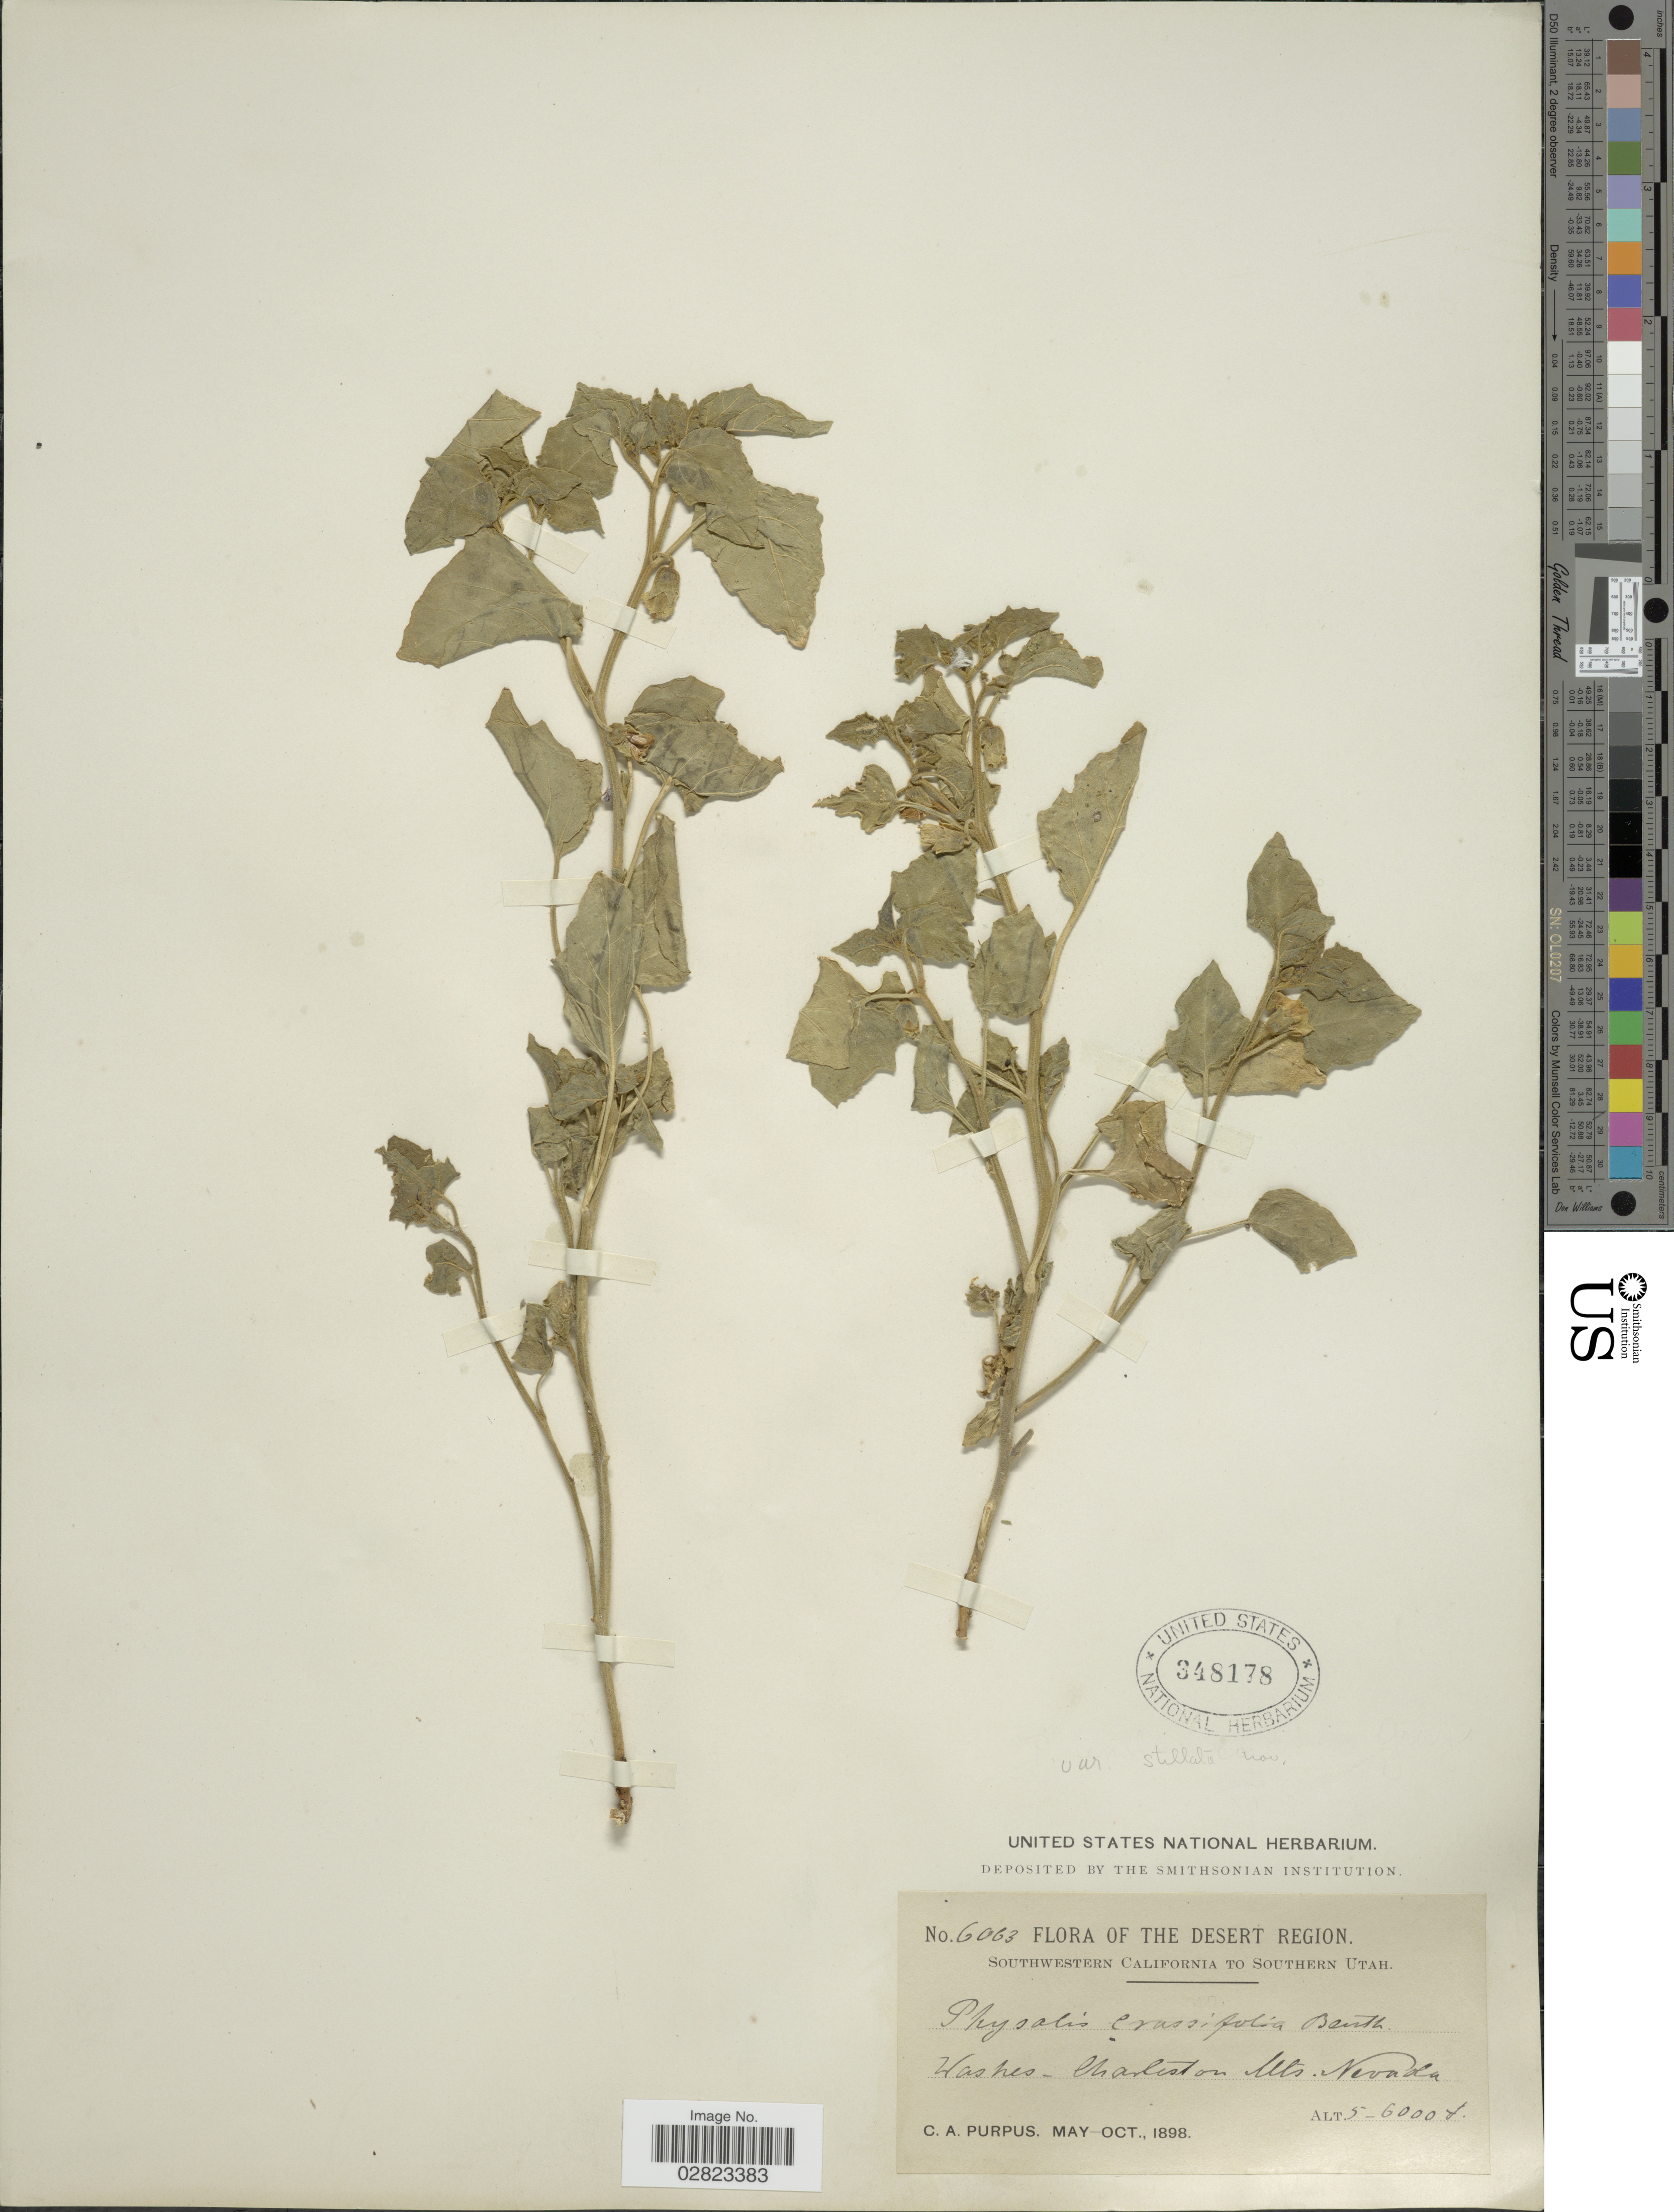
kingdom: Plantae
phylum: Tracheophyta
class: Magnoliopsida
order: Solanales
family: Solanaceae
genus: Physalis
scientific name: Physalis hederifolia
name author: A. Gray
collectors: C. A. Purpus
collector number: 6063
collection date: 1898-05/1898-10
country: United States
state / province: Nevada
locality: The Desert Region. Charleston Mts.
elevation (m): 1524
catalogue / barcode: US 348178